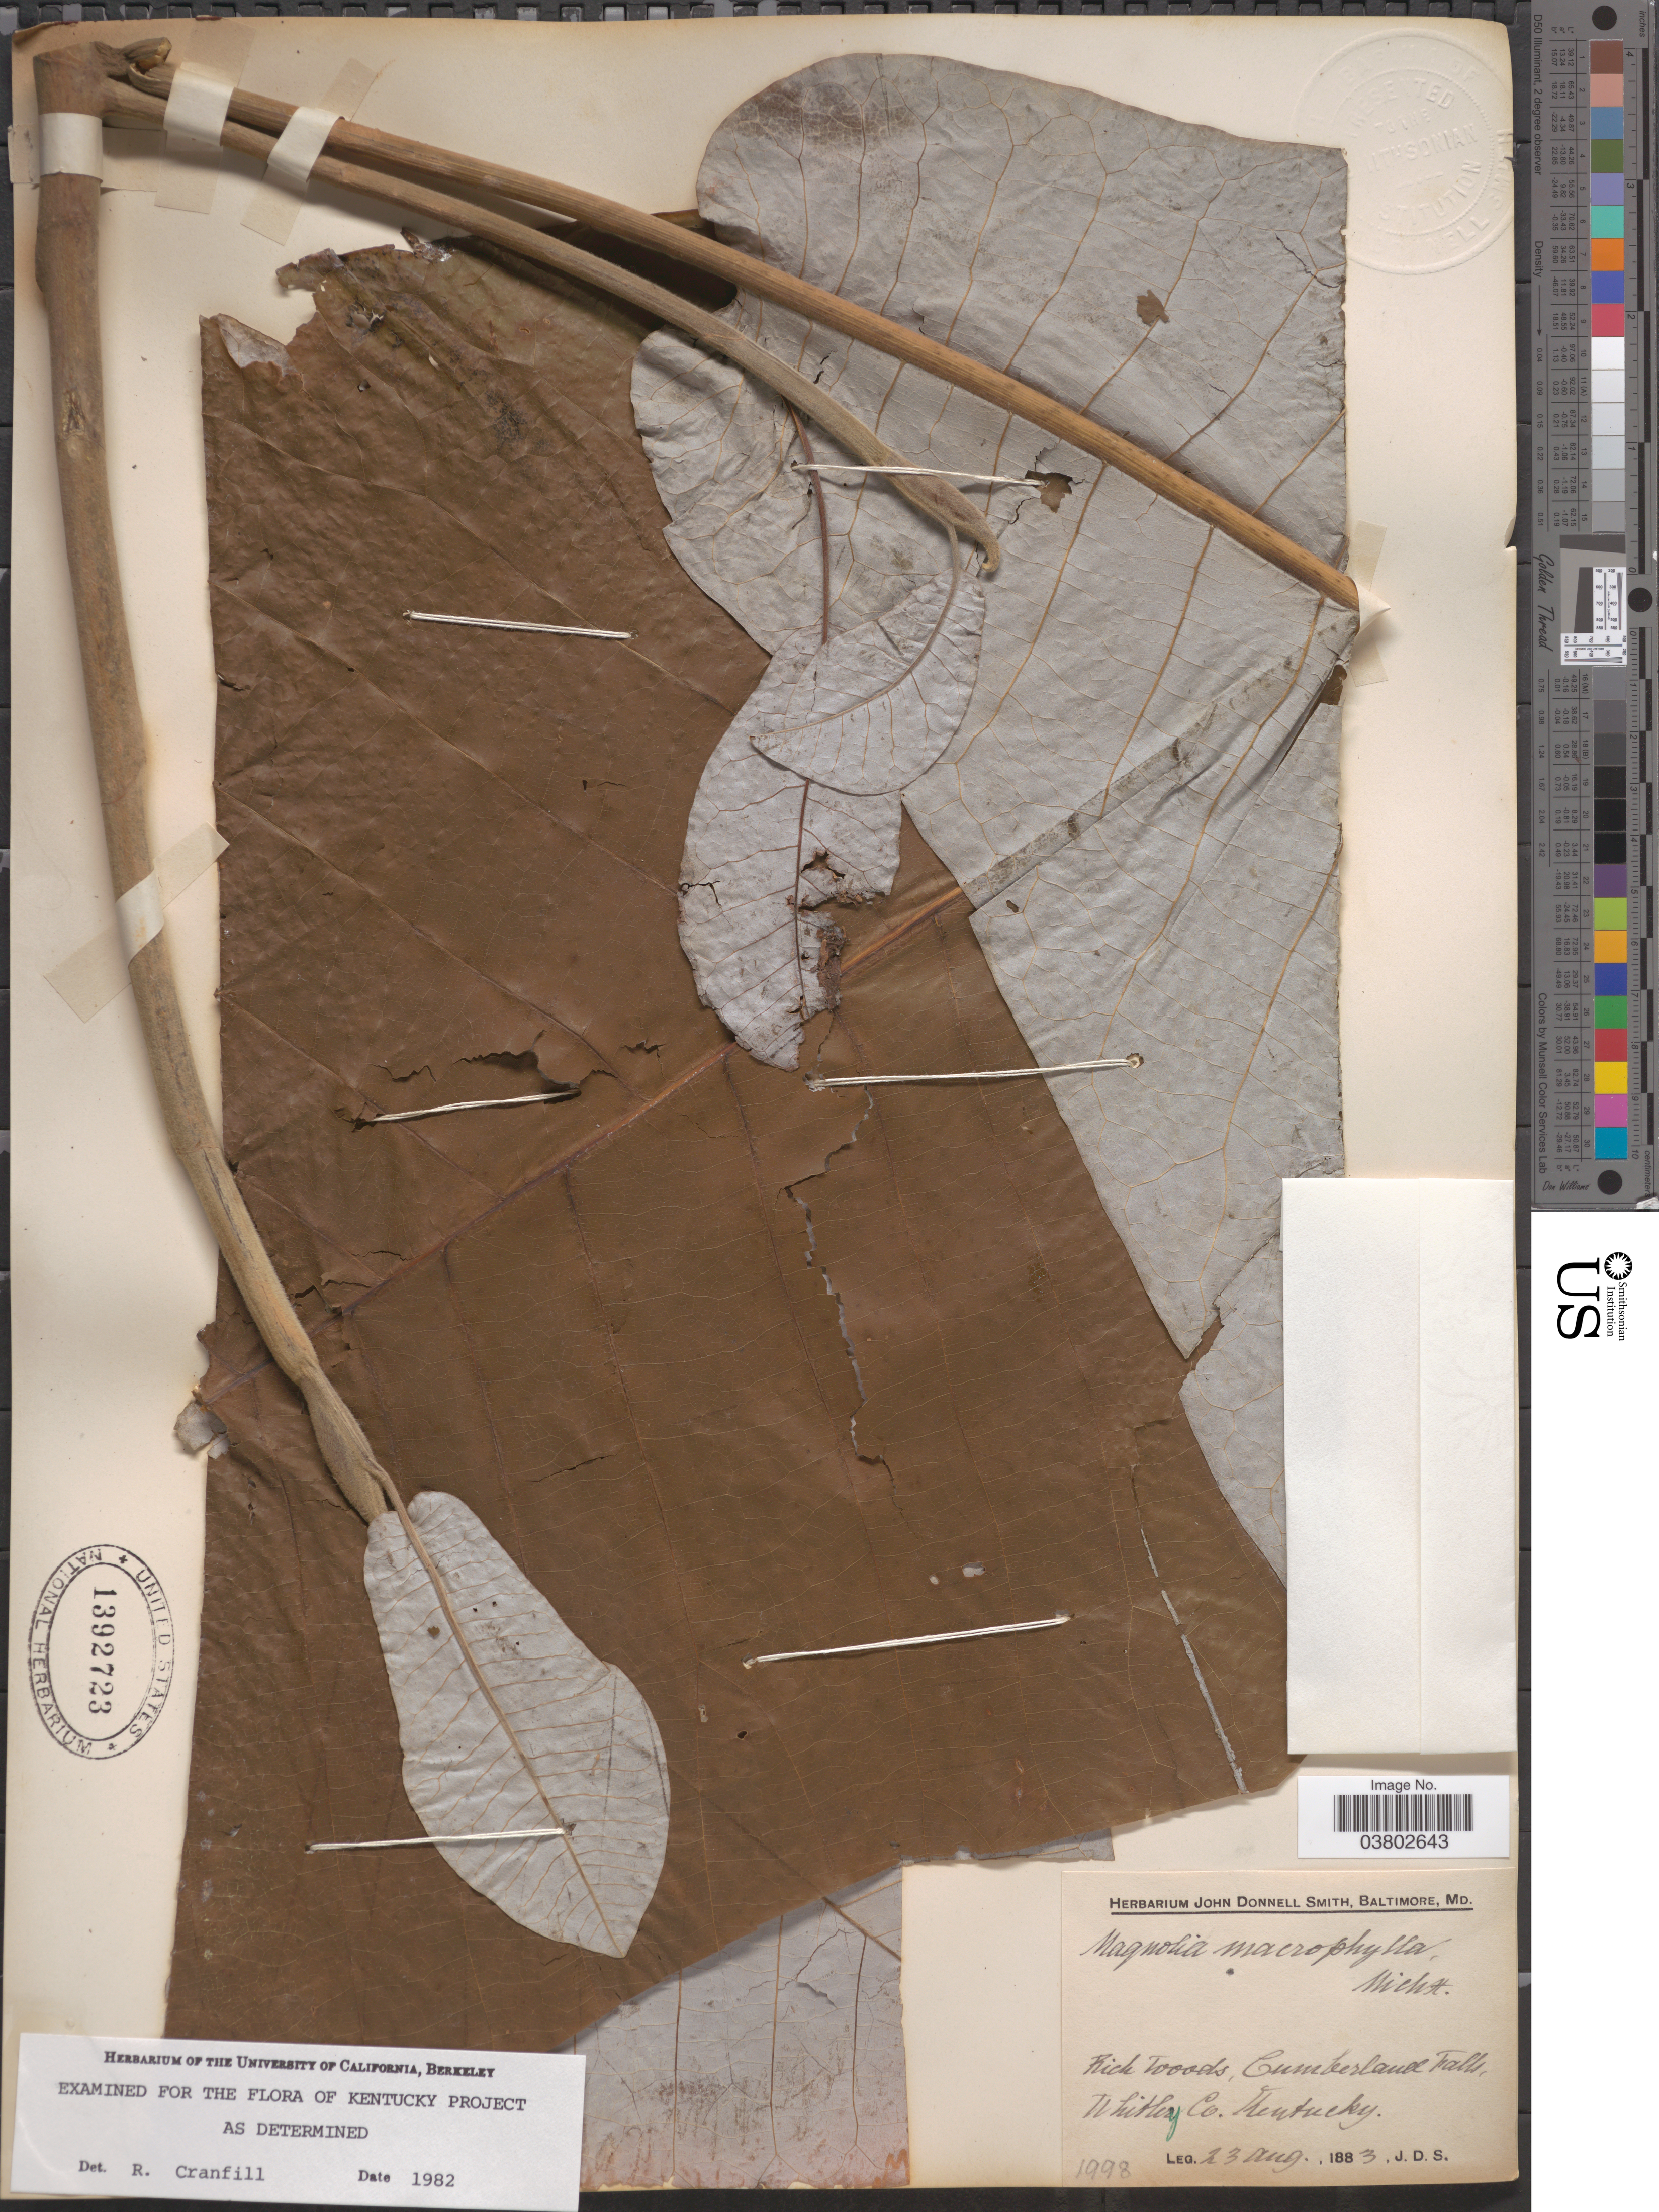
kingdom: Plantae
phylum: Tracheophyta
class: Magnoliopsida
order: Magnoliales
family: Magnoliaceae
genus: Magnolia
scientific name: Magnolia macrophylla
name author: Michx.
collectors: J. Donnell Smith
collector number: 1998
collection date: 1883-08-23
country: United States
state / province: Kentucky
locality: Cumberland Falls, Whitley Co.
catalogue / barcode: US 1392733